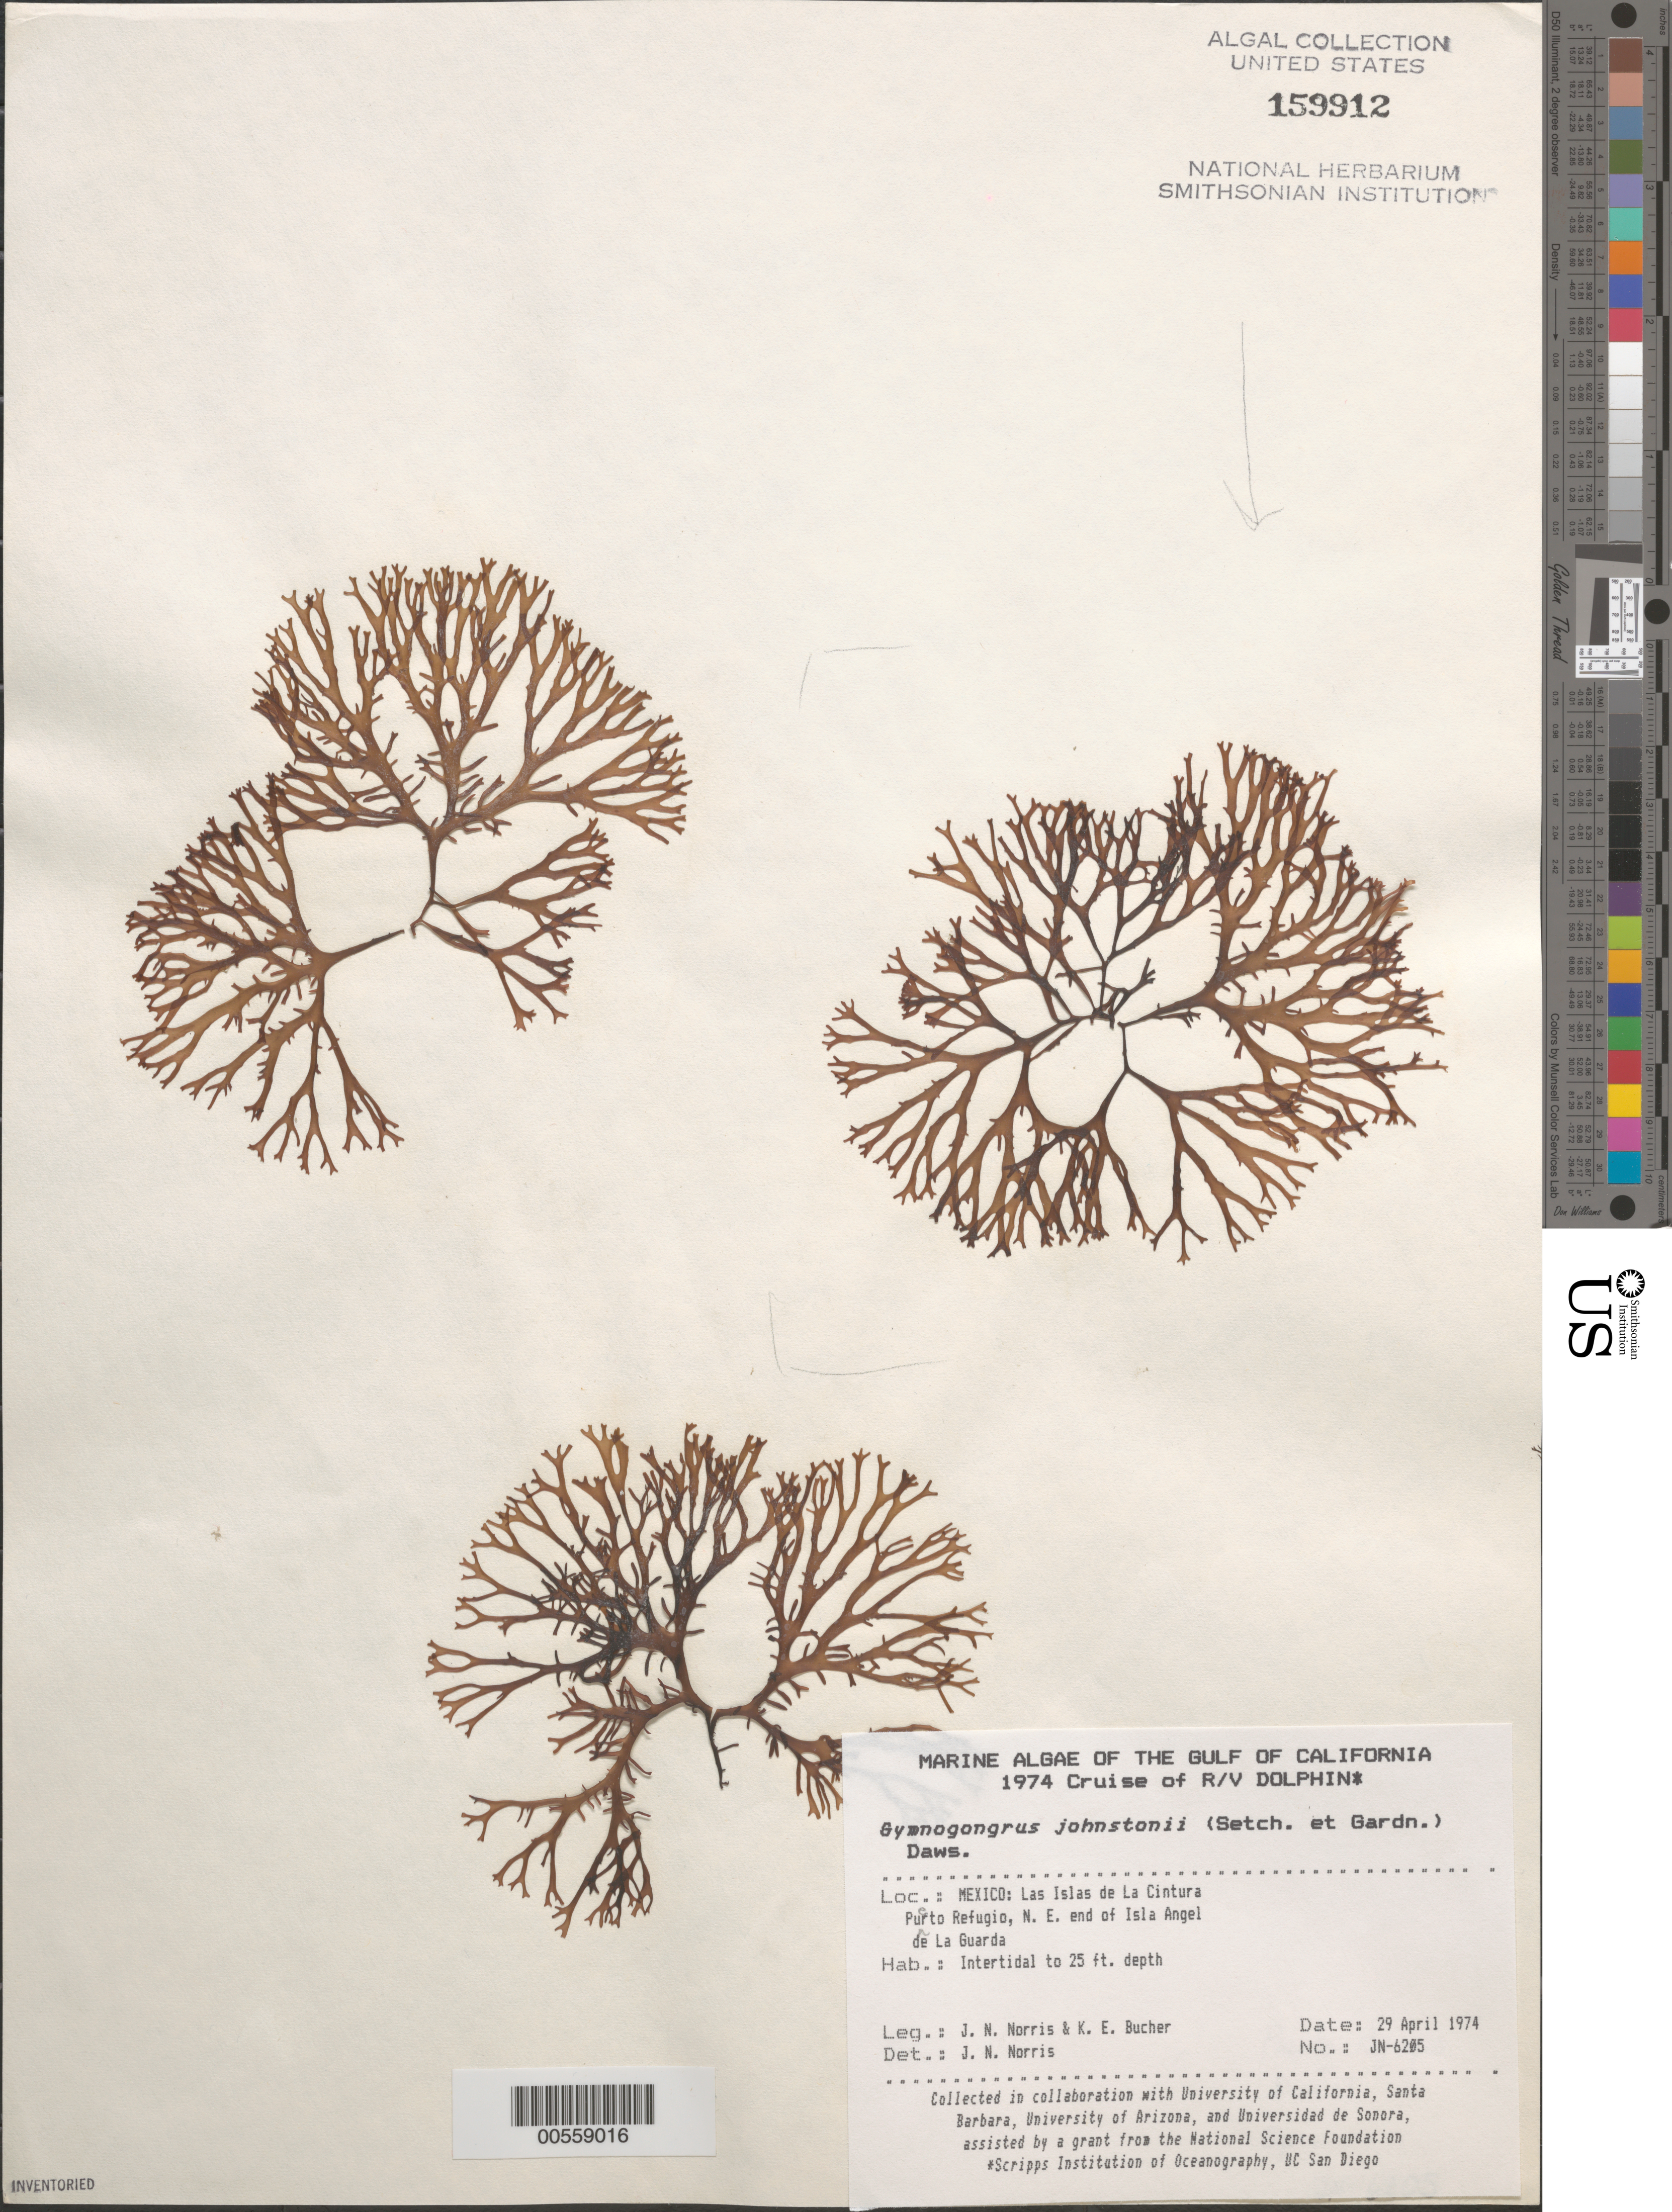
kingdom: Plantae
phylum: Rhodophyta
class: Florideophyceae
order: Gigartinales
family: Phyllophoraceae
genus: Gymnogongrus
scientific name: Gymnogongrus johnstonii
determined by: Norris, James N.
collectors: J. N. Norris & K. E. Bucher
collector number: JN-6205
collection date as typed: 29 Apr 1974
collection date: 1974-04-29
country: Mexico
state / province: Baja California Norte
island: Isla Angel de la Guarda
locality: Puerto Refugio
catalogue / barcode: US 159912